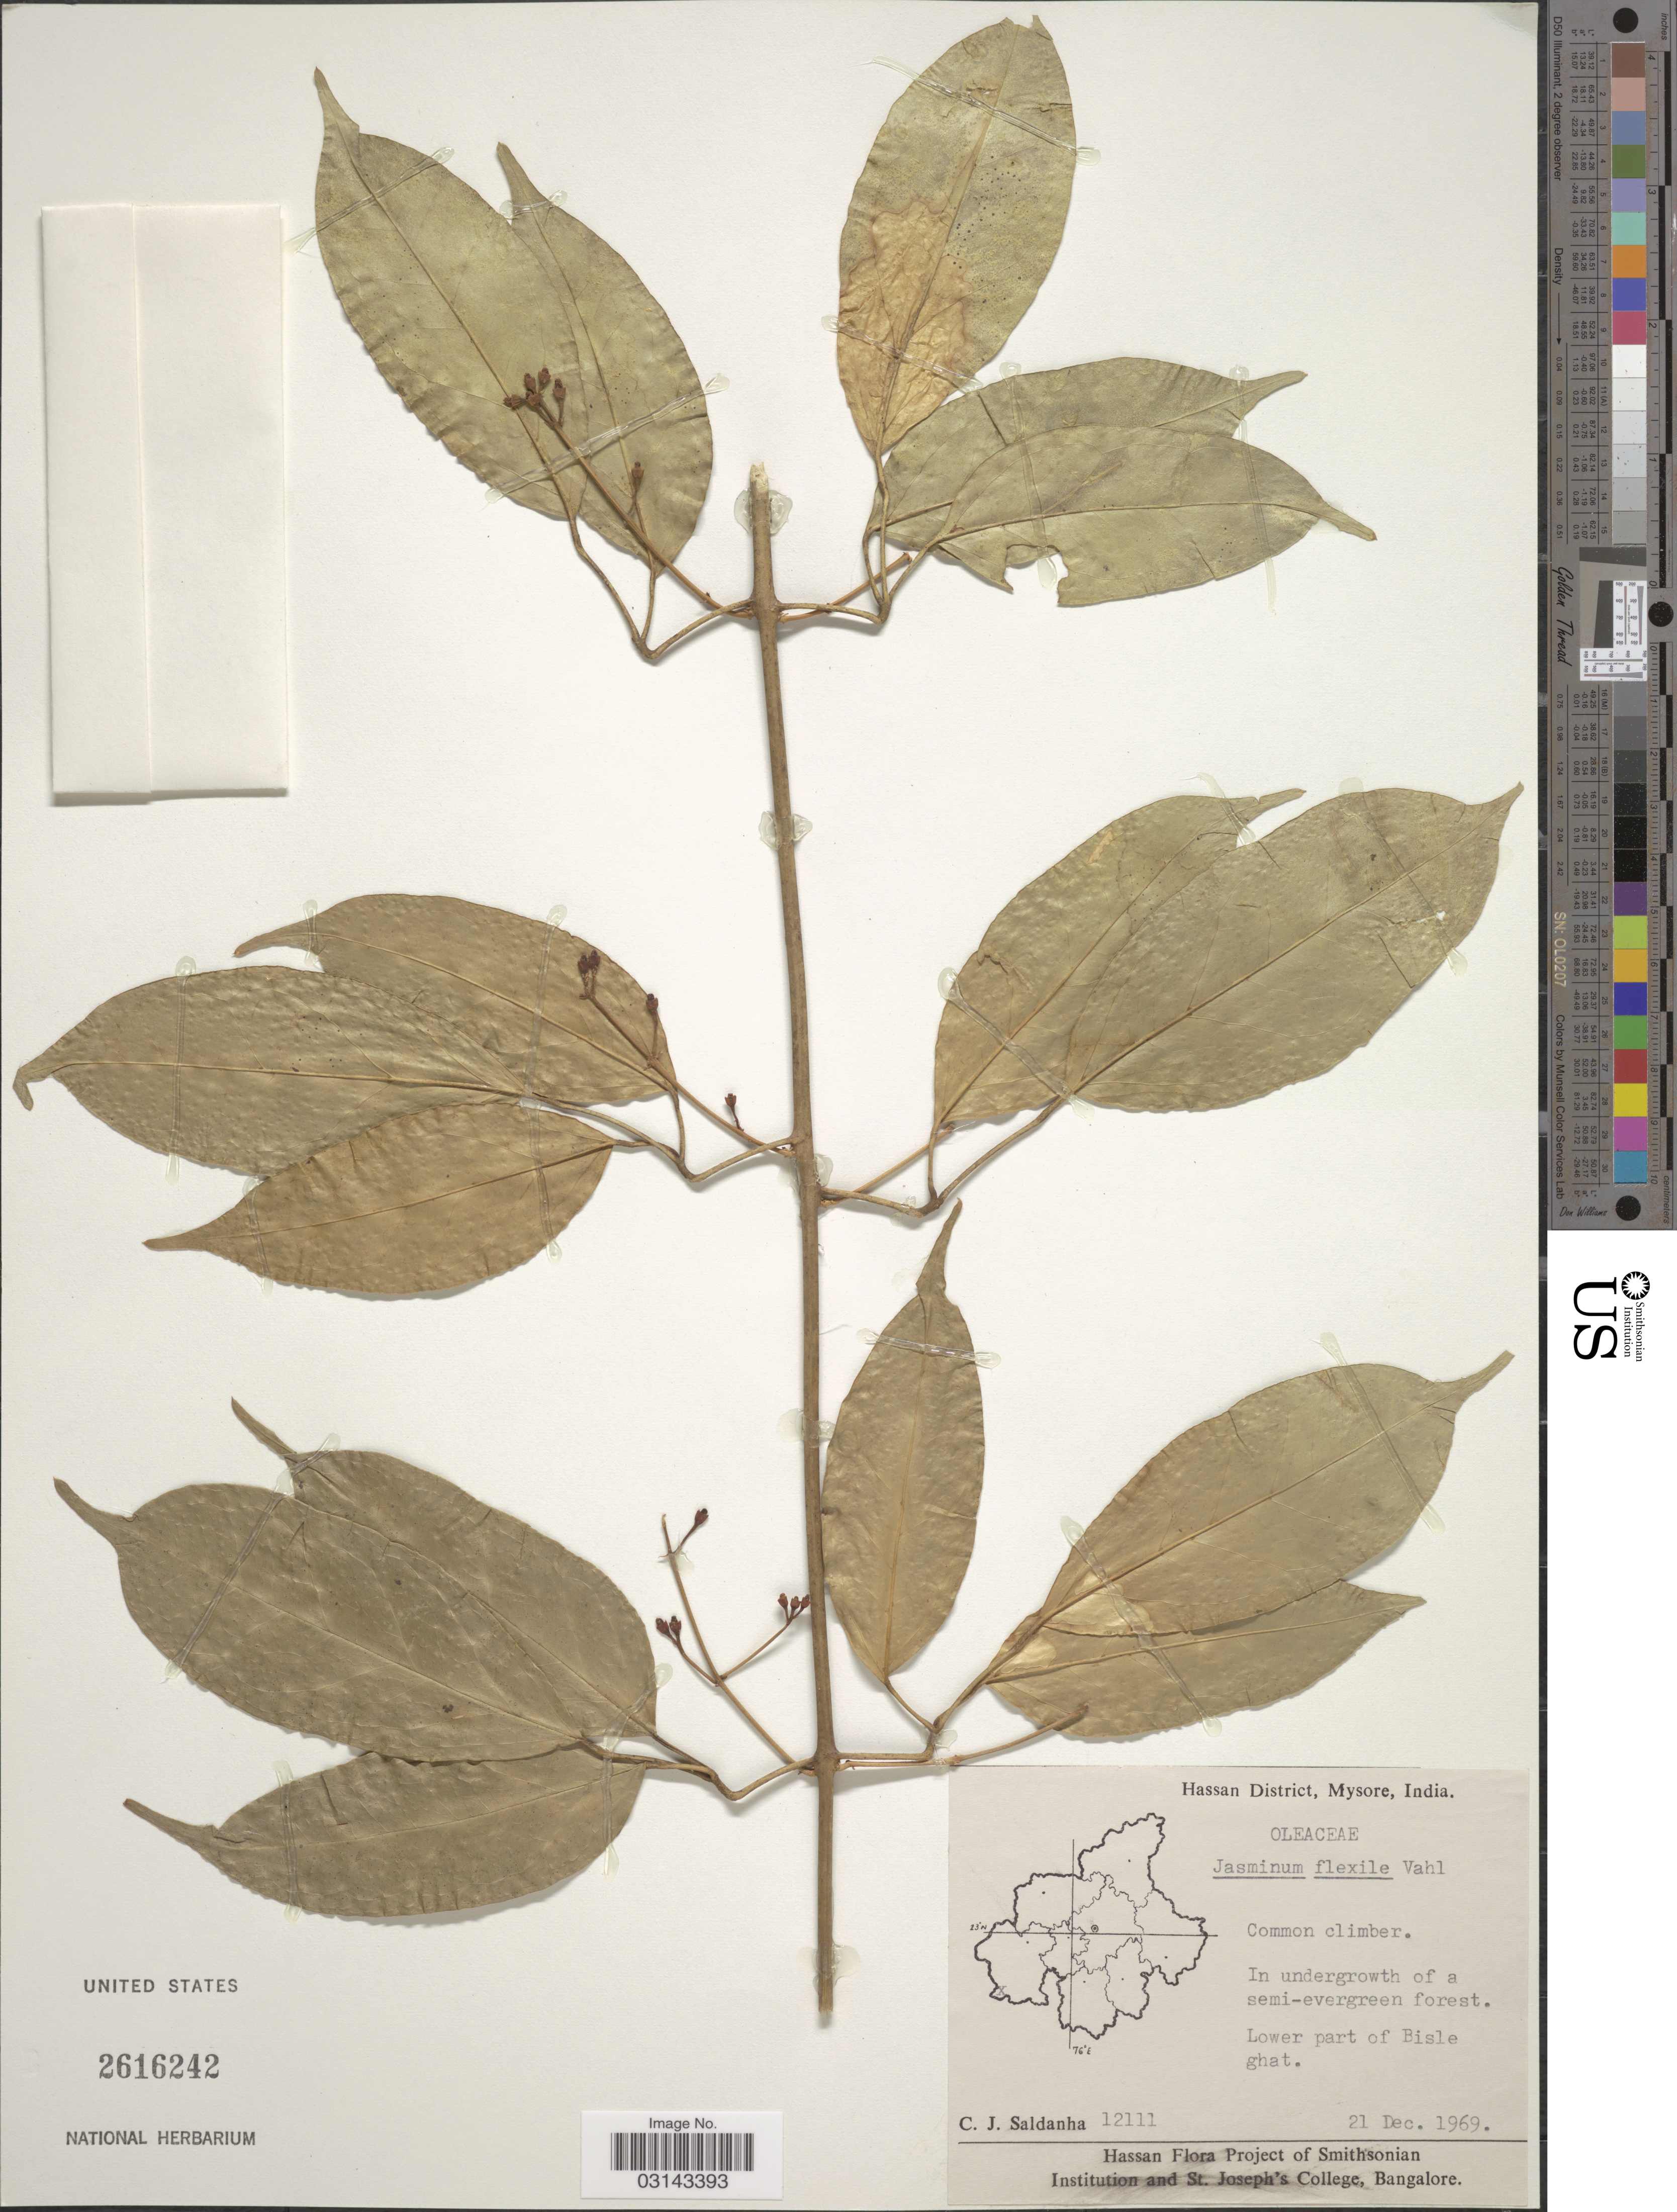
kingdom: Plantae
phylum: Tracheophyta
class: Magnoliopsida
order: Lamiales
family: Oleaceae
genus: Jasminum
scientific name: Jasminum flexile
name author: Vahl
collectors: C. J. Saldanha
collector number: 12111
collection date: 1969-12-21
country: India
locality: Hassan District, Mysore. Lower part of Bisle ghat.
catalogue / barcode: US 2616242